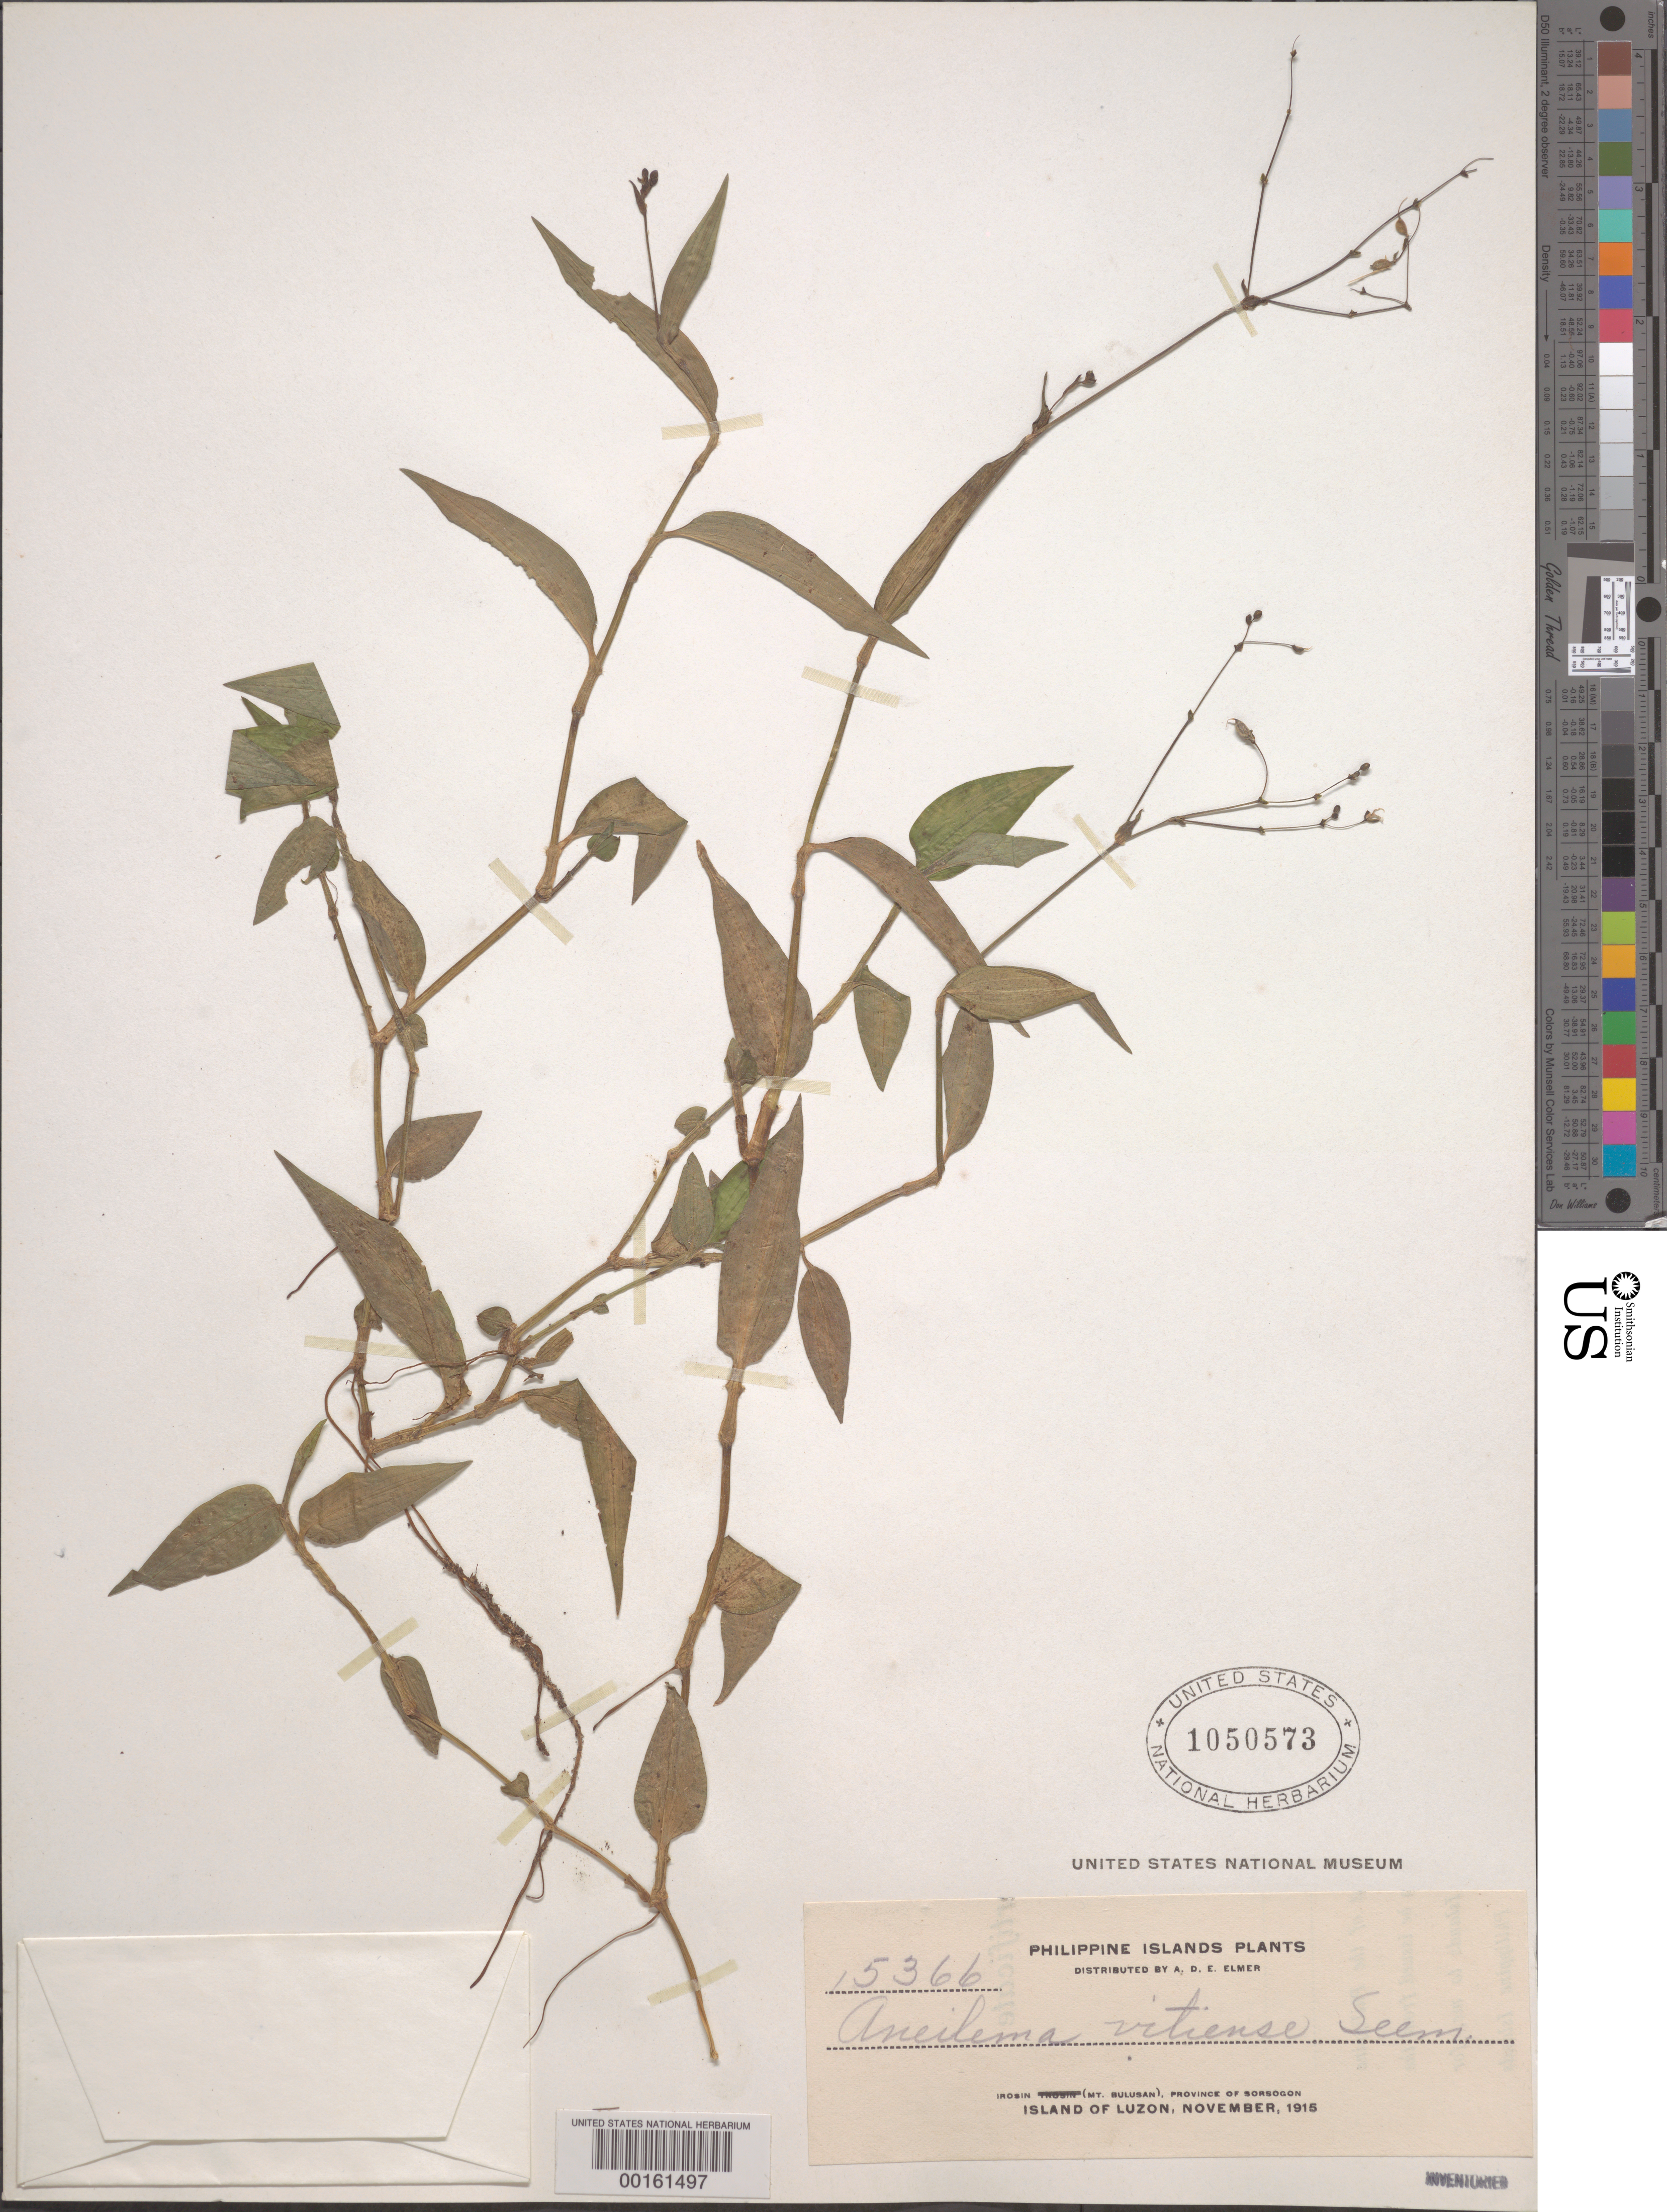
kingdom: Plantae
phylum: Tracheophyta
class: Liliopsida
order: Commelinales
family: Commelinaceae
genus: Rhopalephora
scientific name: Rhopalephora vitiensis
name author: (Seem.) Faden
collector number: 15366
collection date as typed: Nov 1915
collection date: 1915-11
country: Philippines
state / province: Bicol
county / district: Sorsogon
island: Luzon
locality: Mt. Bulusan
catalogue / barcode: US 1050573